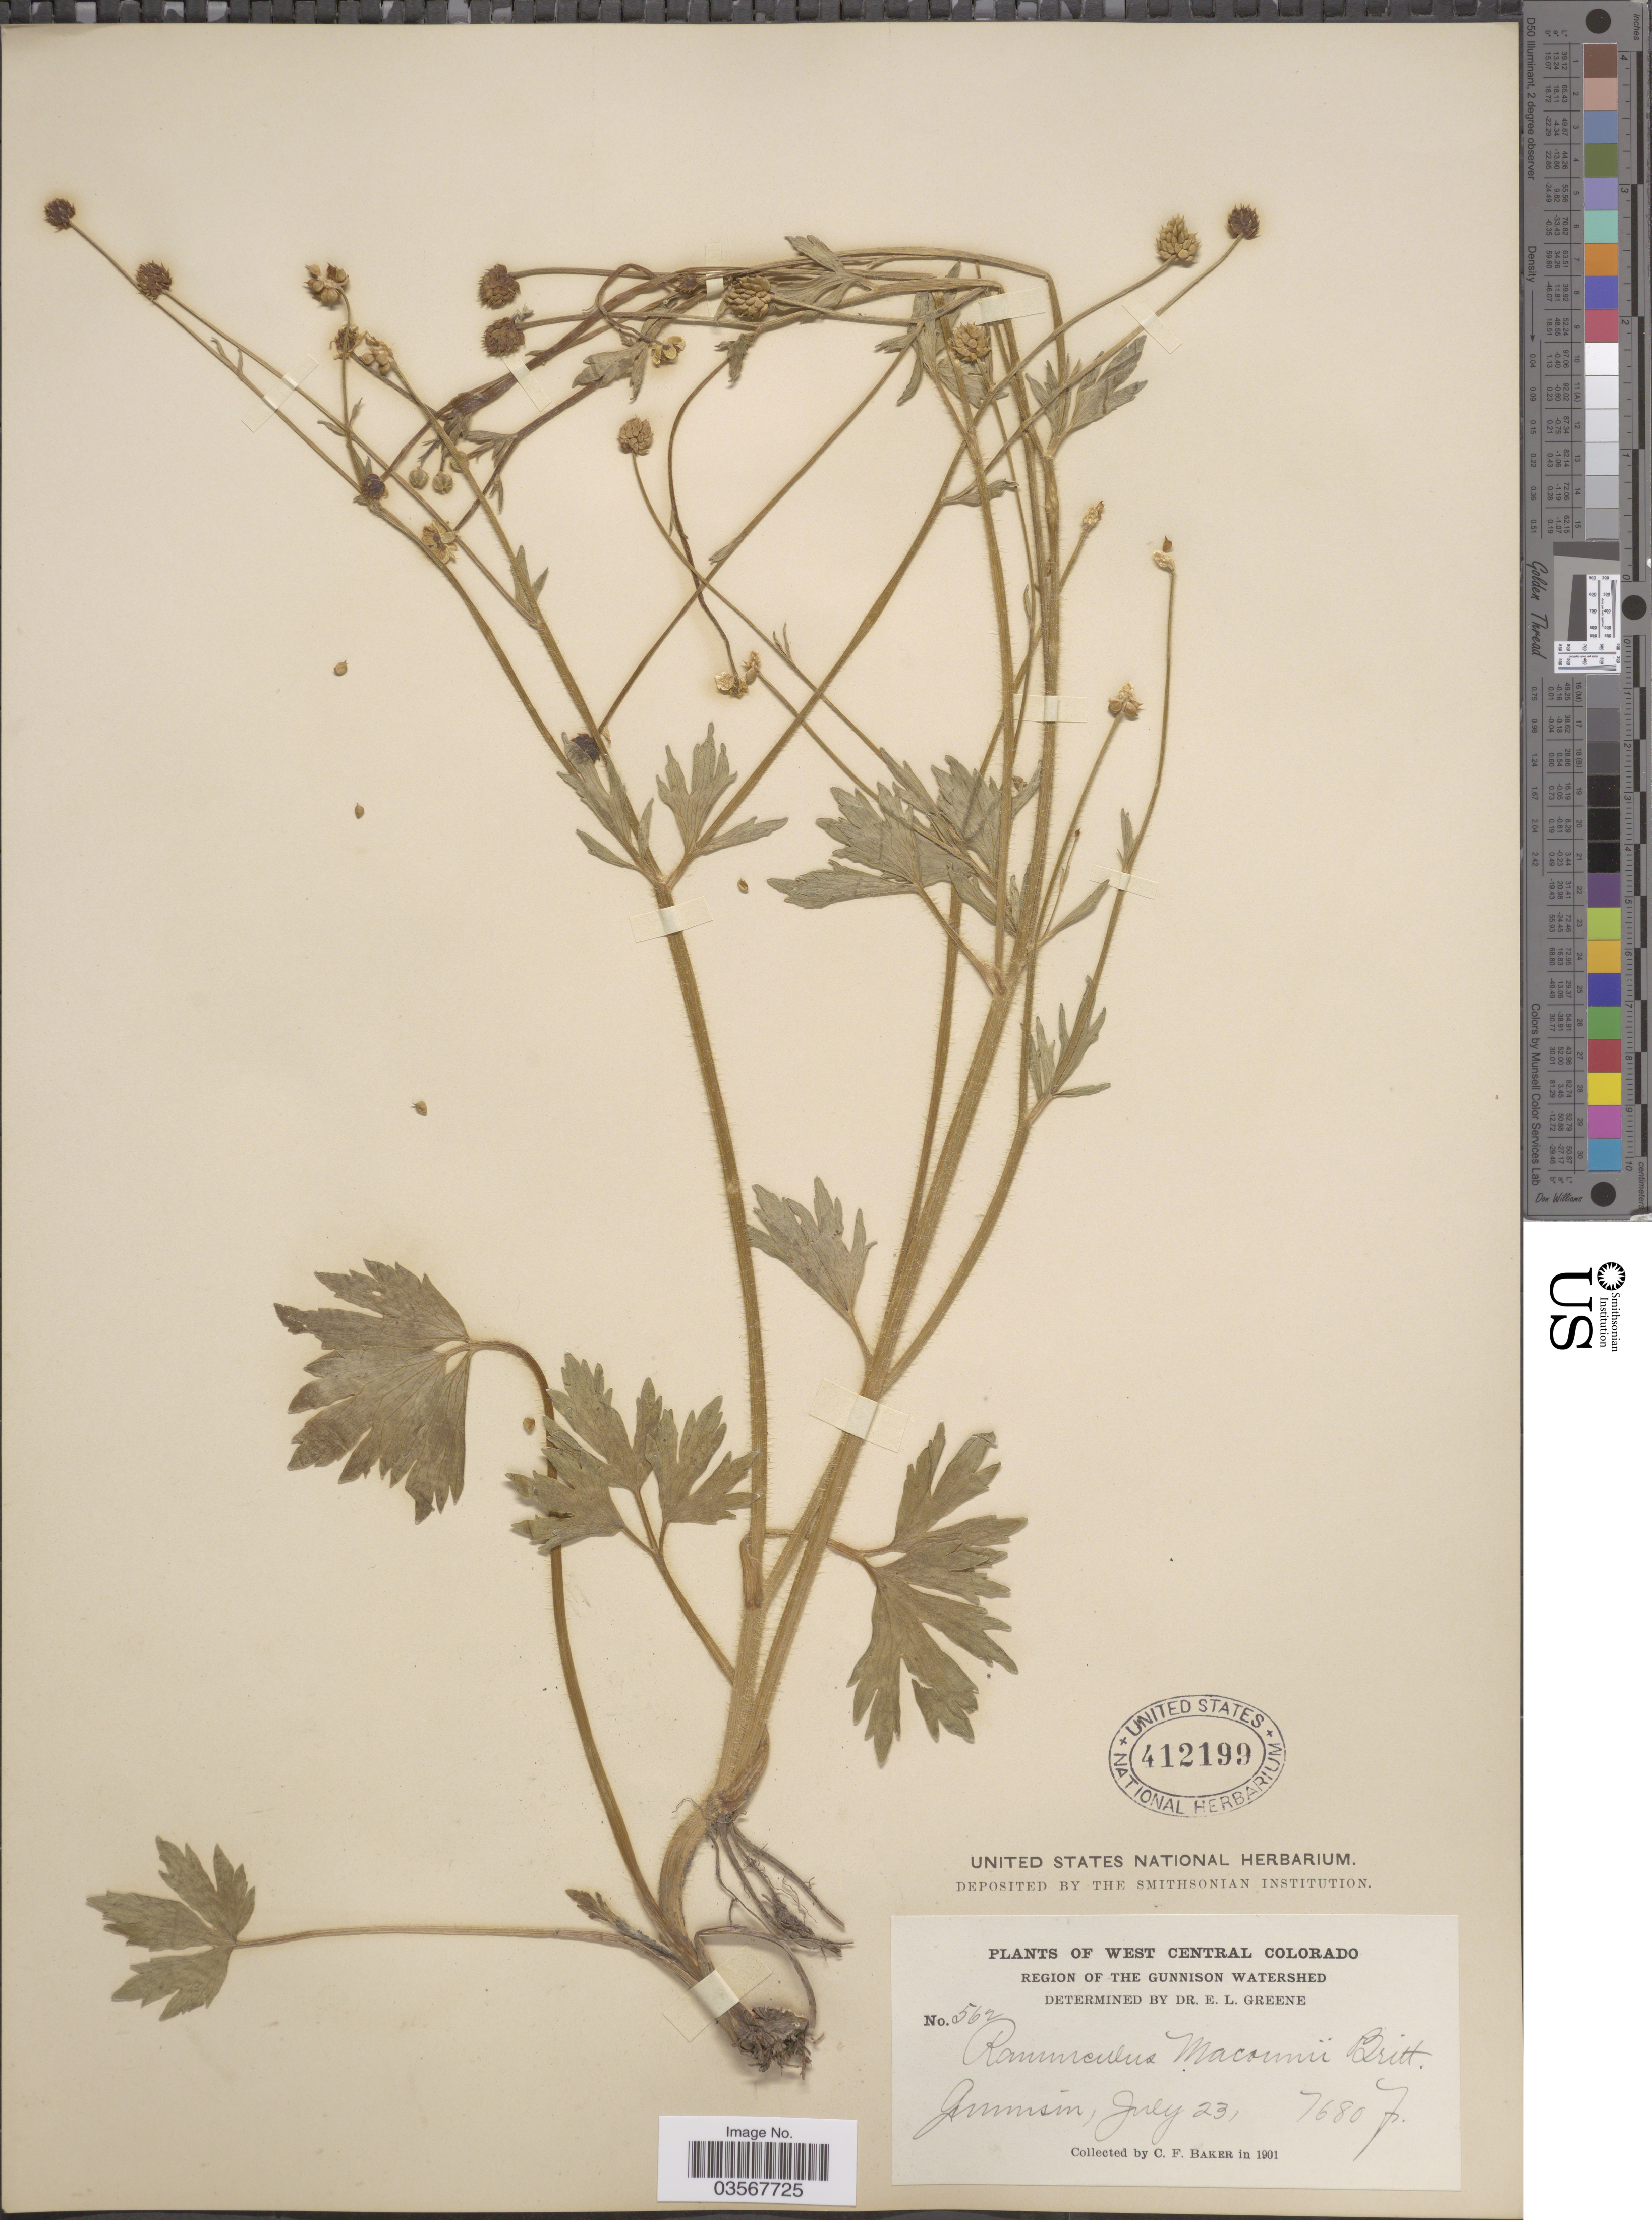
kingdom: Plantae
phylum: Tracheophyta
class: Magnoliopsida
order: Ranunculales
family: Ranunculaceae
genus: Ranunculus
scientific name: Ranunculus macounii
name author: Britton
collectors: C. F. Baker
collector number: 562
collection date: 1901-07-23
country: United States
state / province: Colorado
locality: West Central Colorado. Region of The Gunnison Watershed. Gunnison.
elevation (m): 2341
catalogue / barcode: US 412199